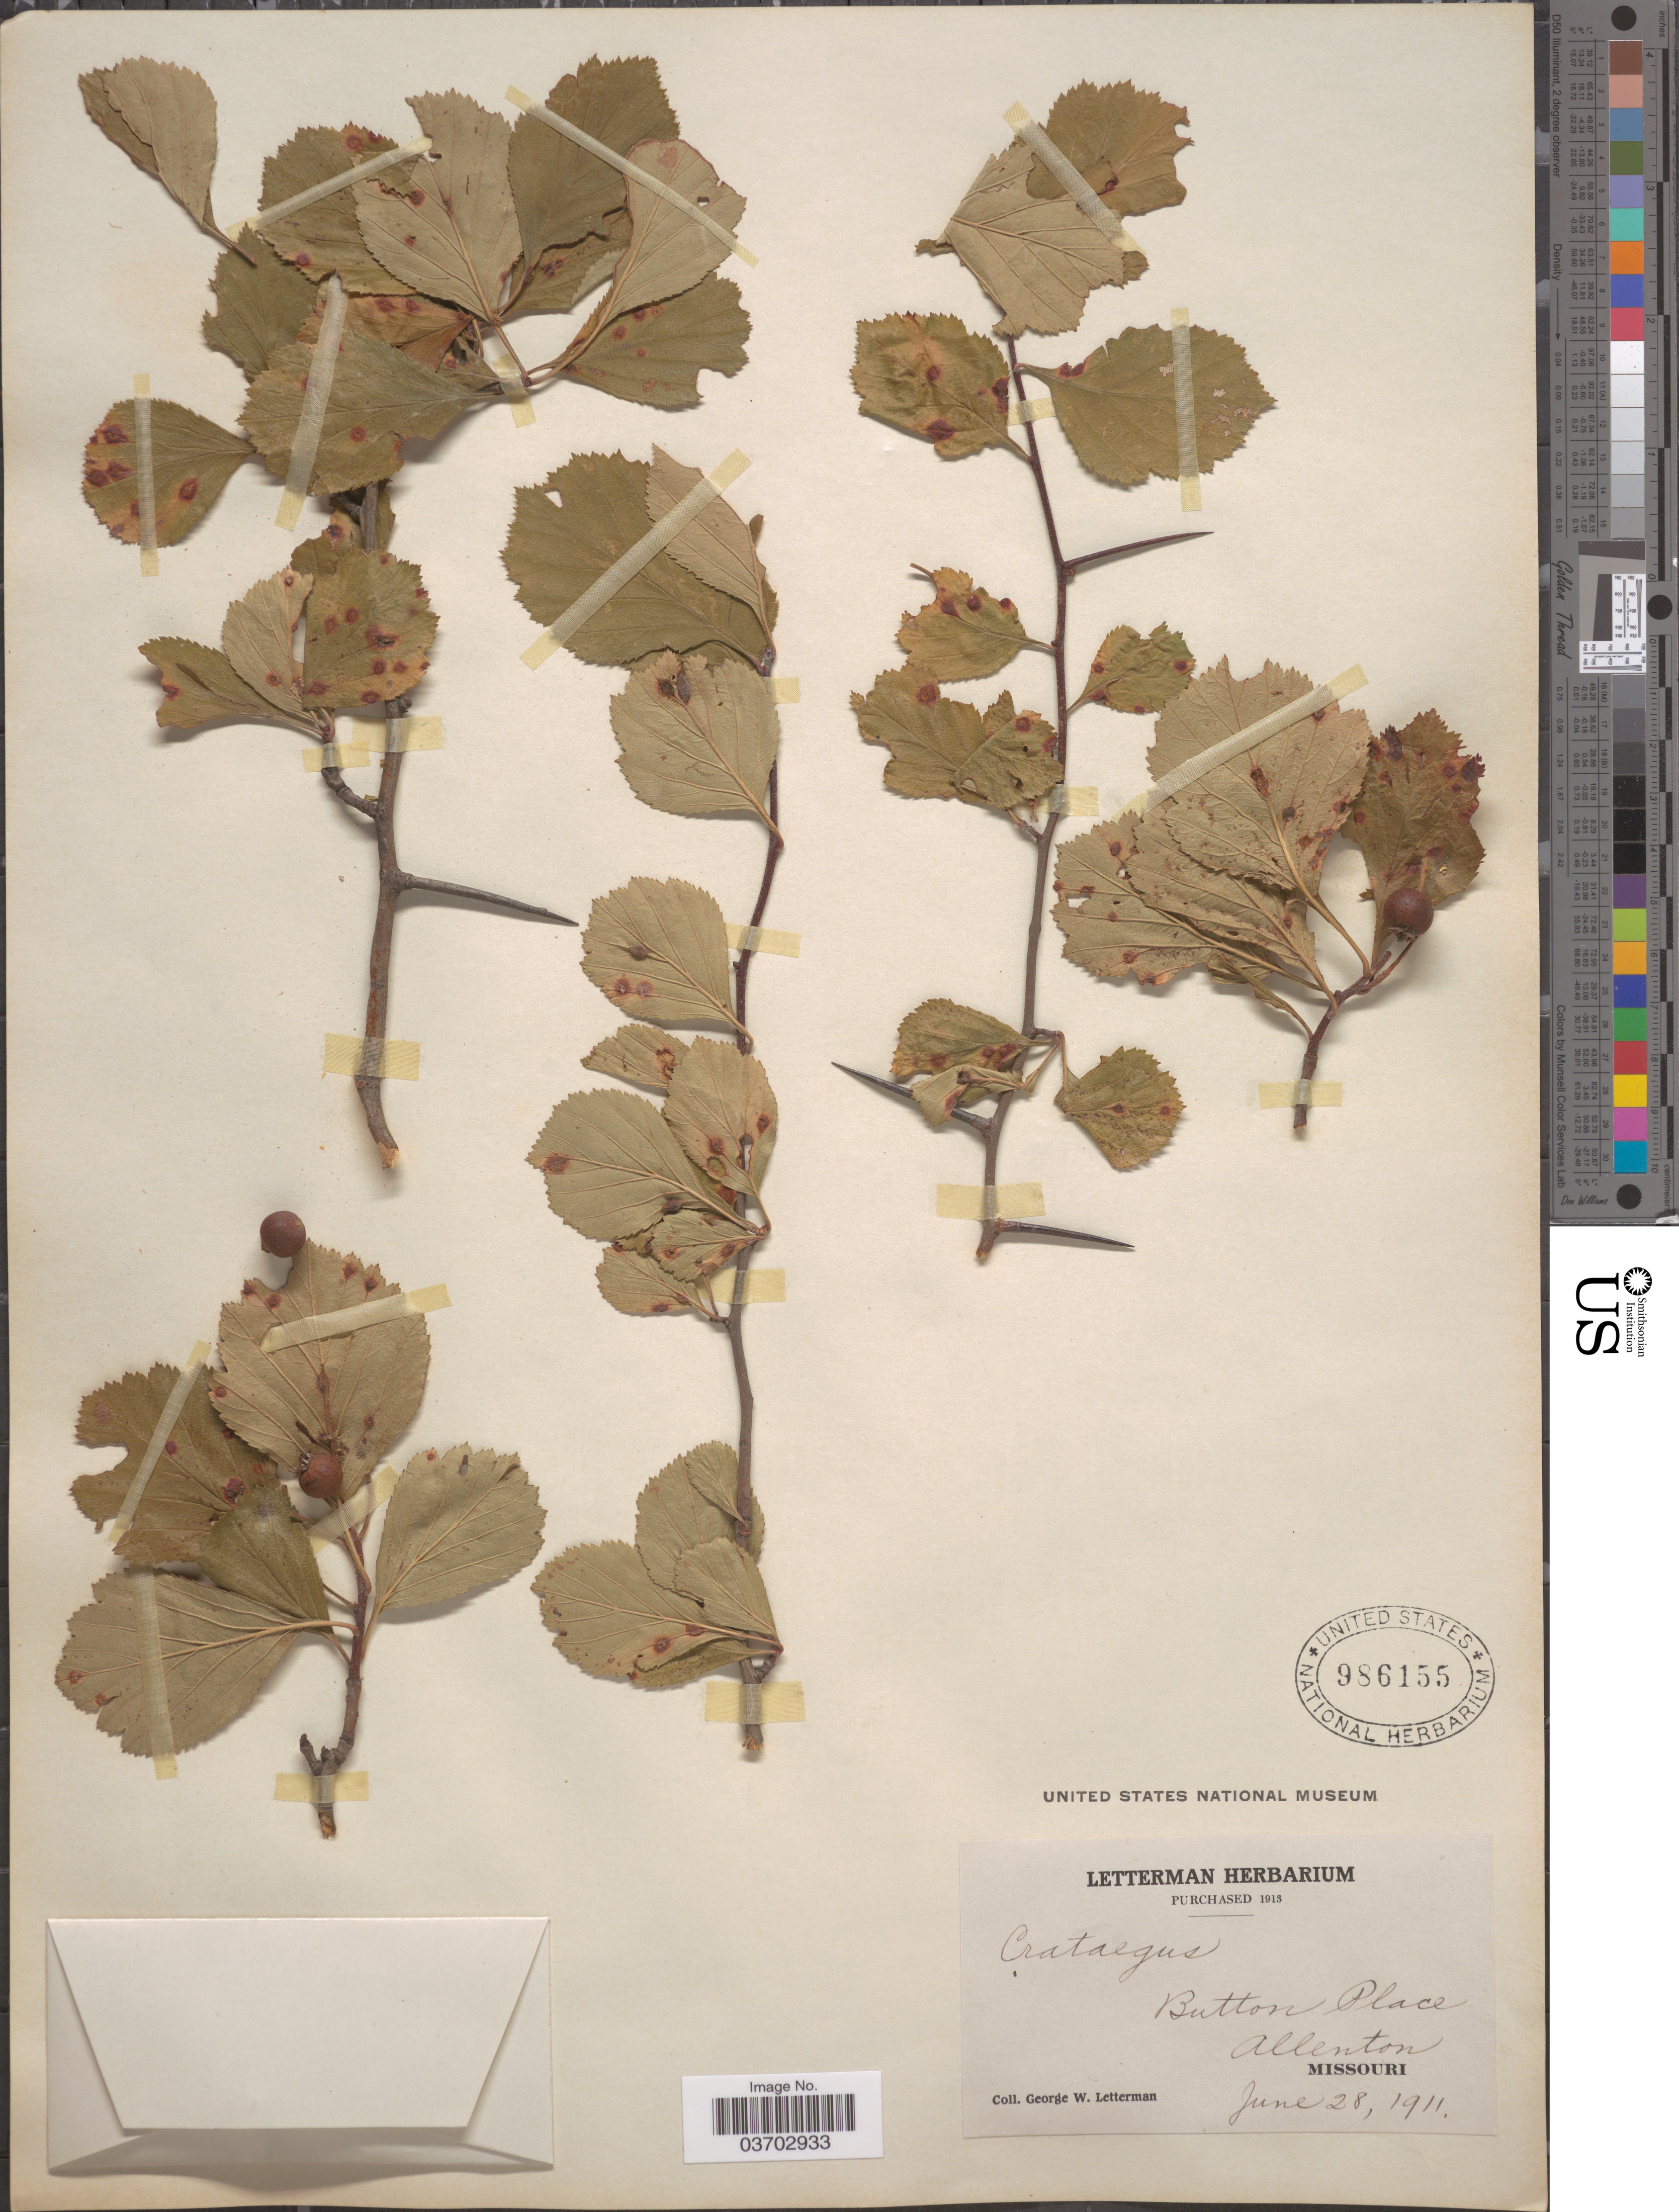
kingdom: Plantae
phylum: Tracheophyta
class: Magnoliopsida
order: Rosales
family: Rosaceae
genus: Crataegus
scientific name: Crataegus sp.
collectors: G. W. Letterman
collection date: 1911-06-28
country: United States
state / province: Missouri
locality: Button Place. Allenton.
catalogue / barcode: US 986155